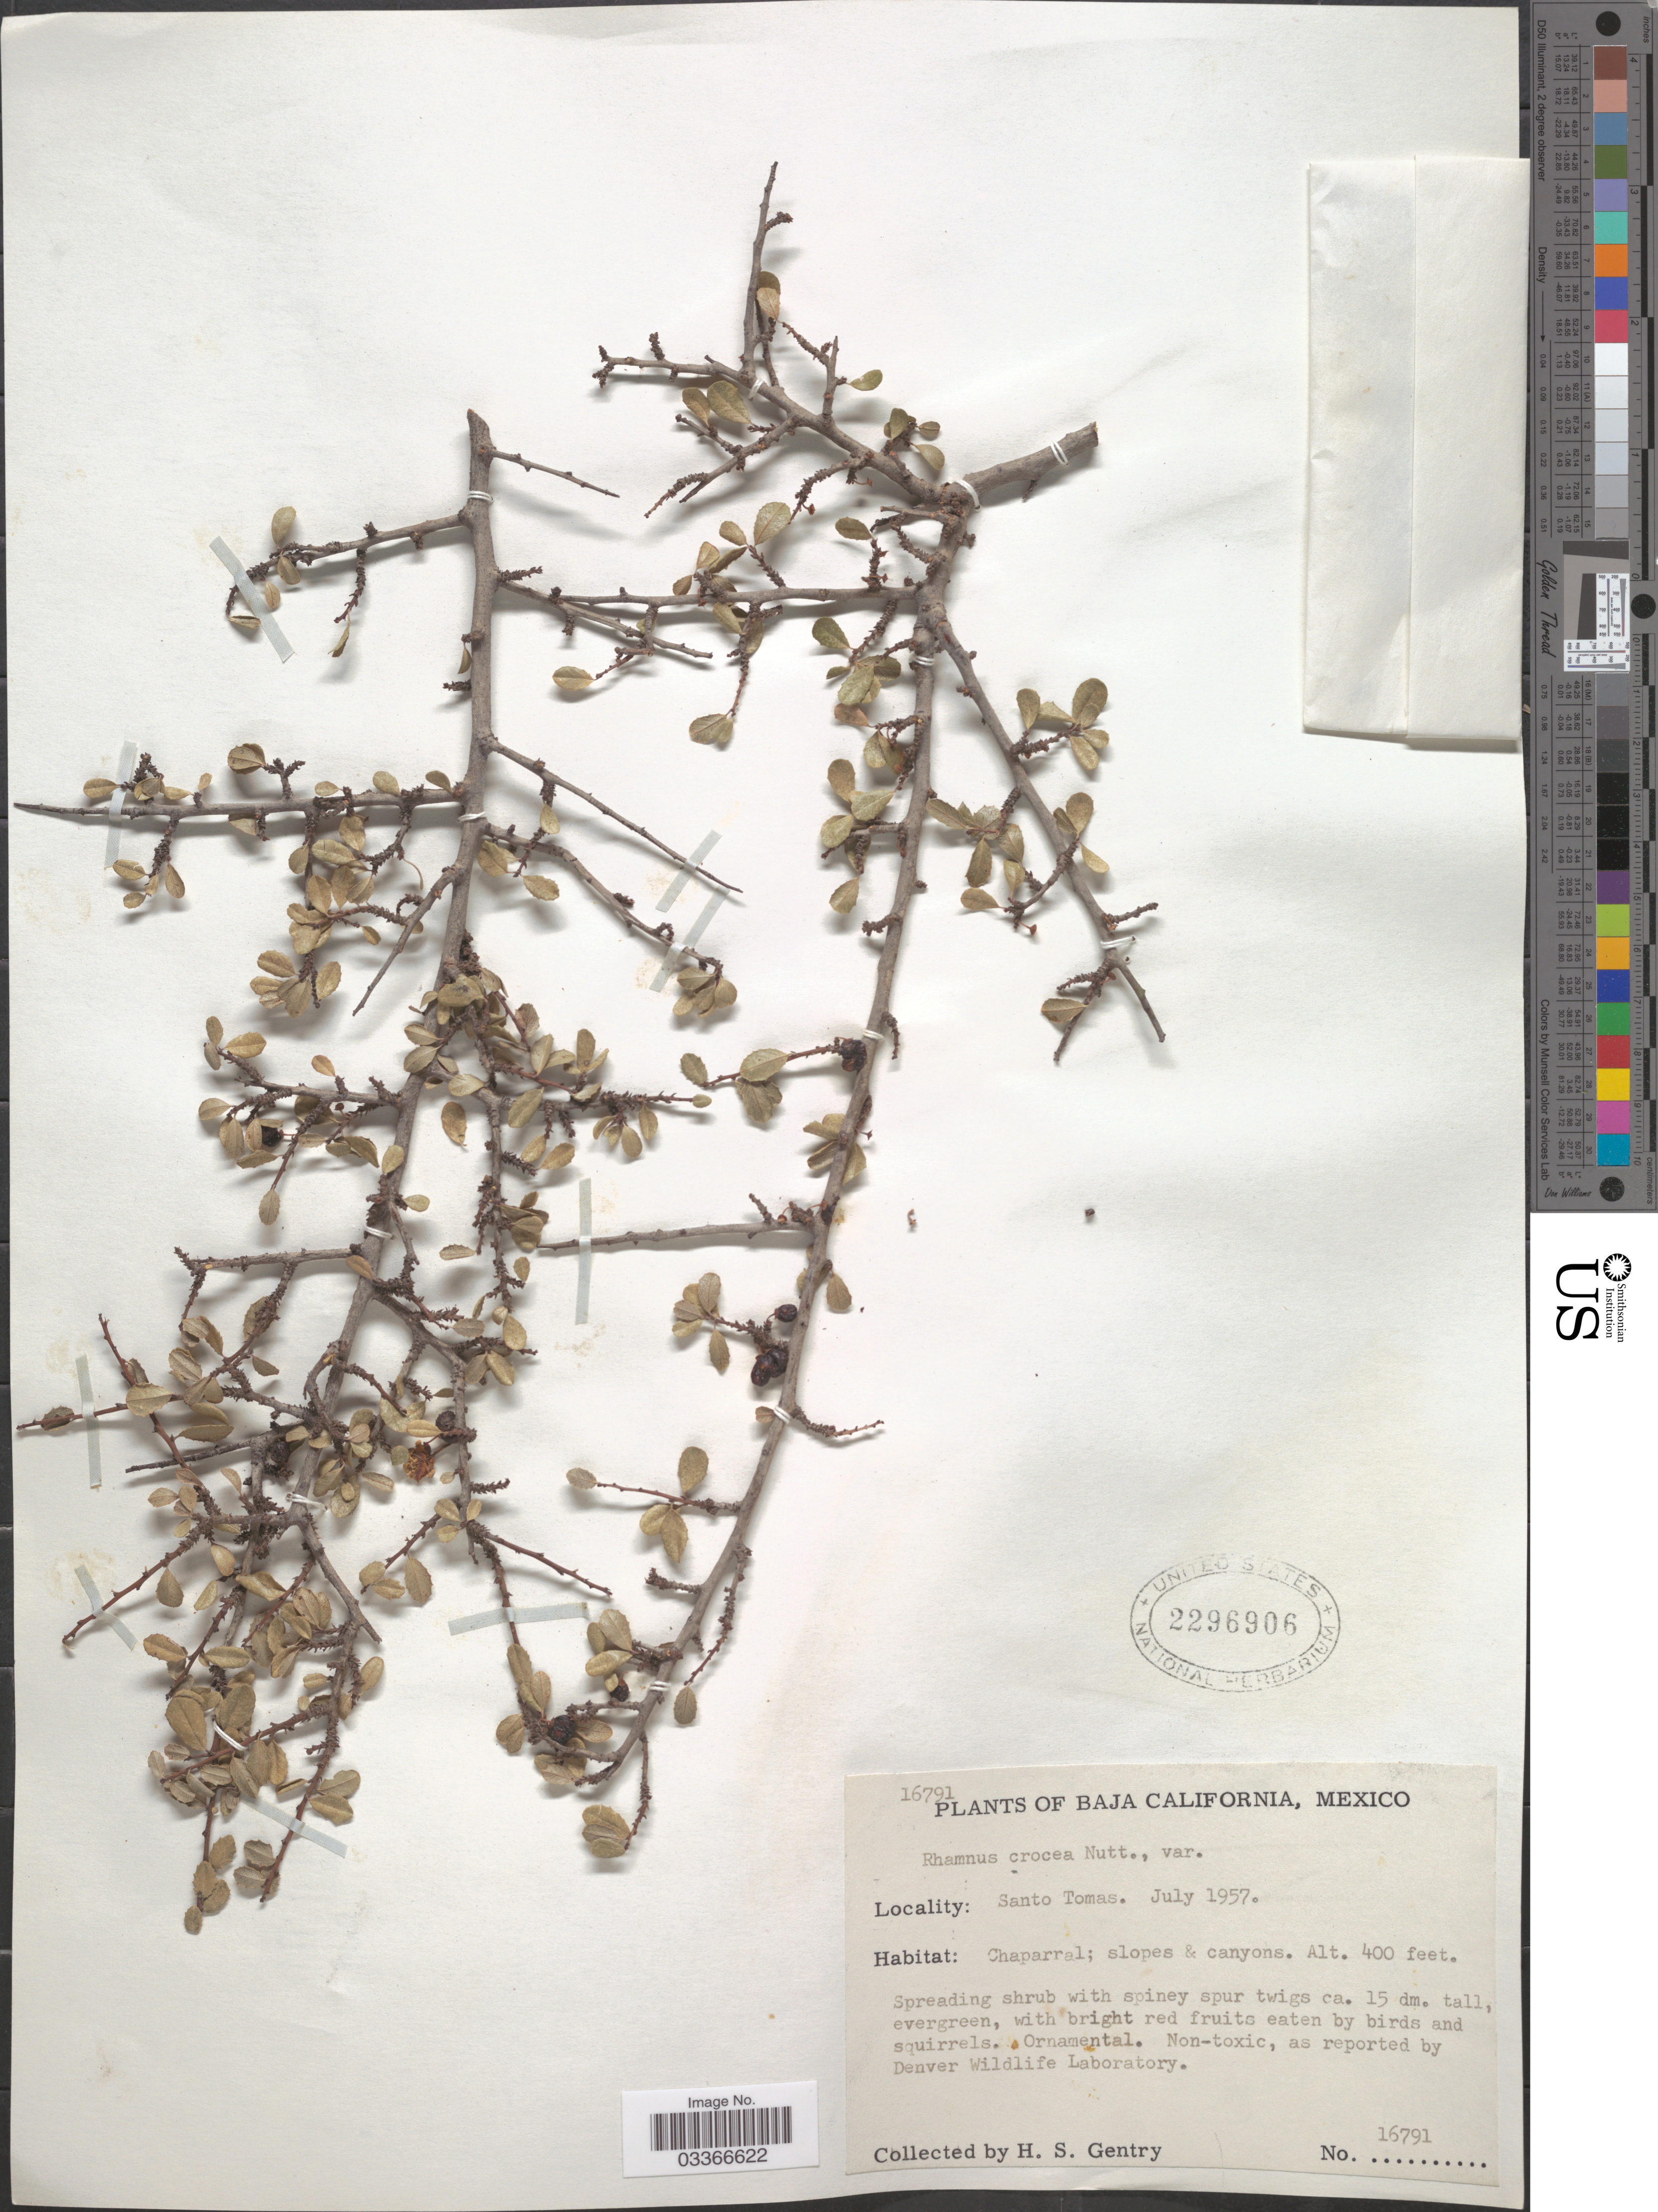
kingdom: Plantae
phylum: Tracheophyta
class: Magnoliopsida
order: Rosales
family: Rhamnaceae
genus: Rhamnus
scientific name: Rhamnus crocea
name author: Nutt.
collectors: H. S. Gentry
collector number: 16791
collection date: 1957-07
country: Mexico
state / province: Baja California Norte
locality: Santo Tomas.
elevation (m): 122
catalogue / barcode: US 2296906